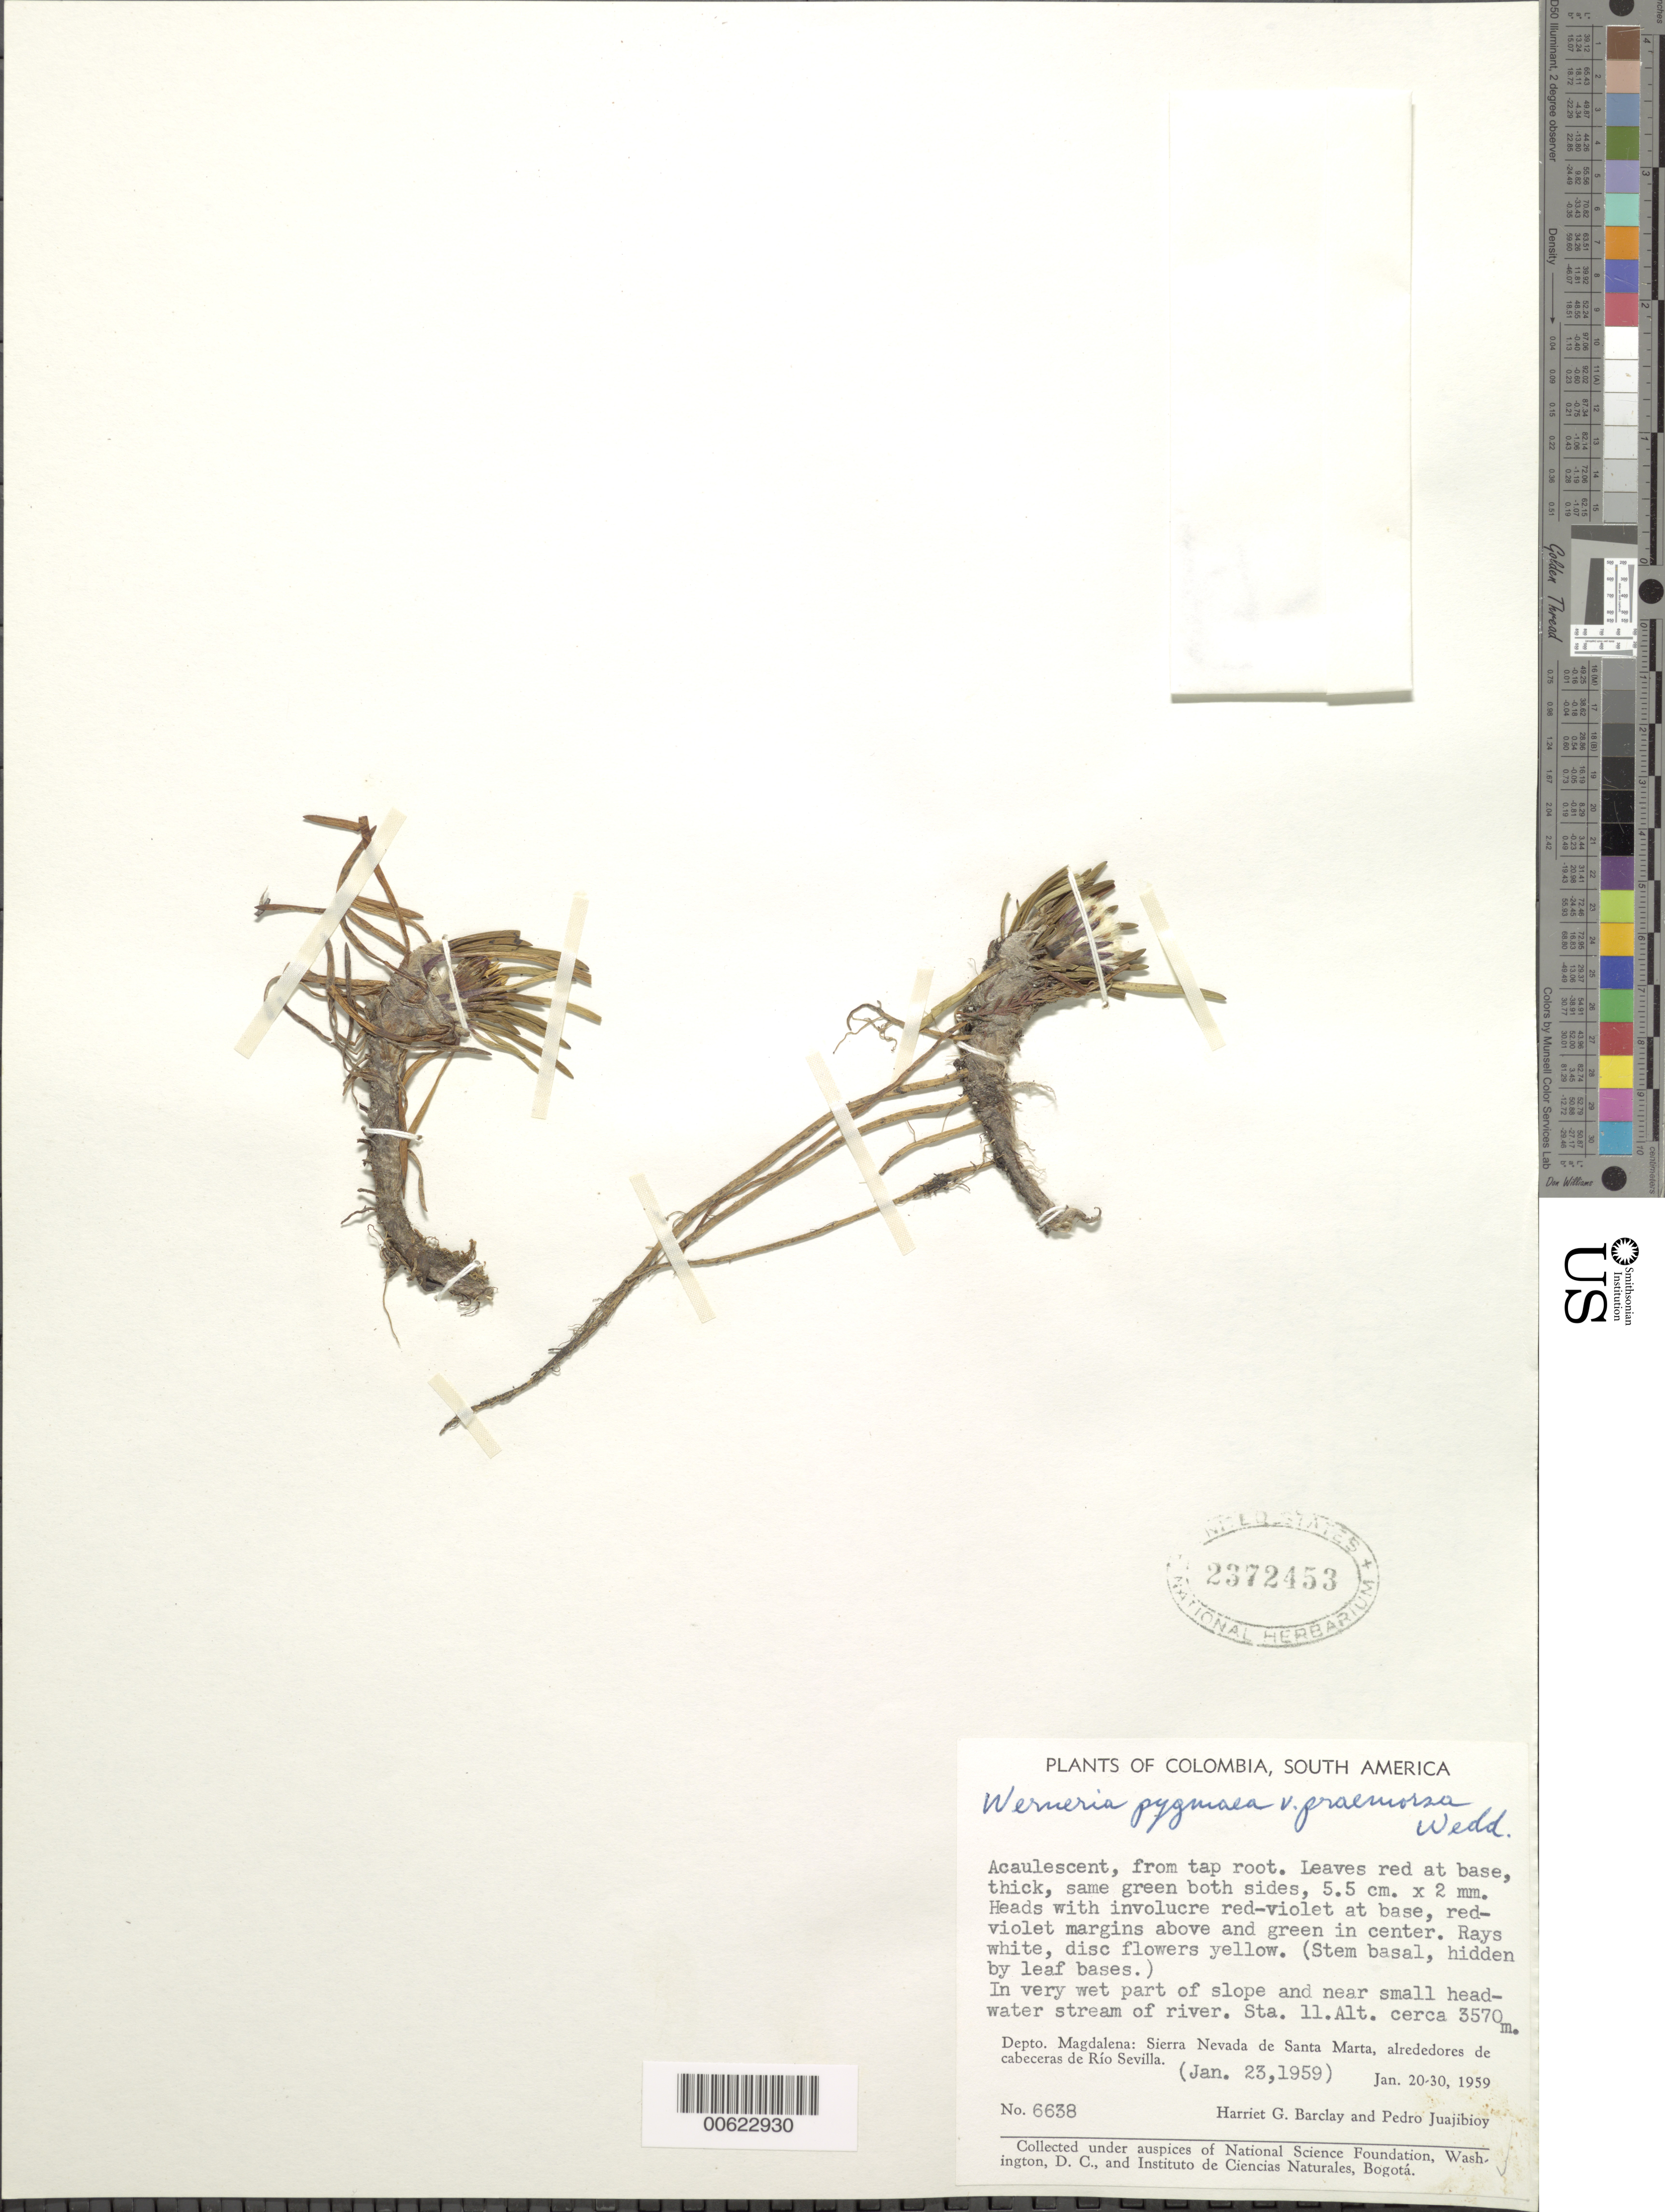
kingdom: Plantae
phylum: Tracheophyta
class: Magnoliopsida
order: Asterales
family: Asteraceae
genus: Werneria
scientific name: Werneria pygmaea complex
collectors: H. G. Barclay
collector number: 6638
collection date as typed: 23-Jan-59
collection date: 1959-01-23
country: Colombia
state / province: Magdalena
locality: Sierra Nevada de Santa Marta, alrededores de cabeceras de Rio Sevilla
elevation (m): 3570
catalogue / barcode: US 2372453